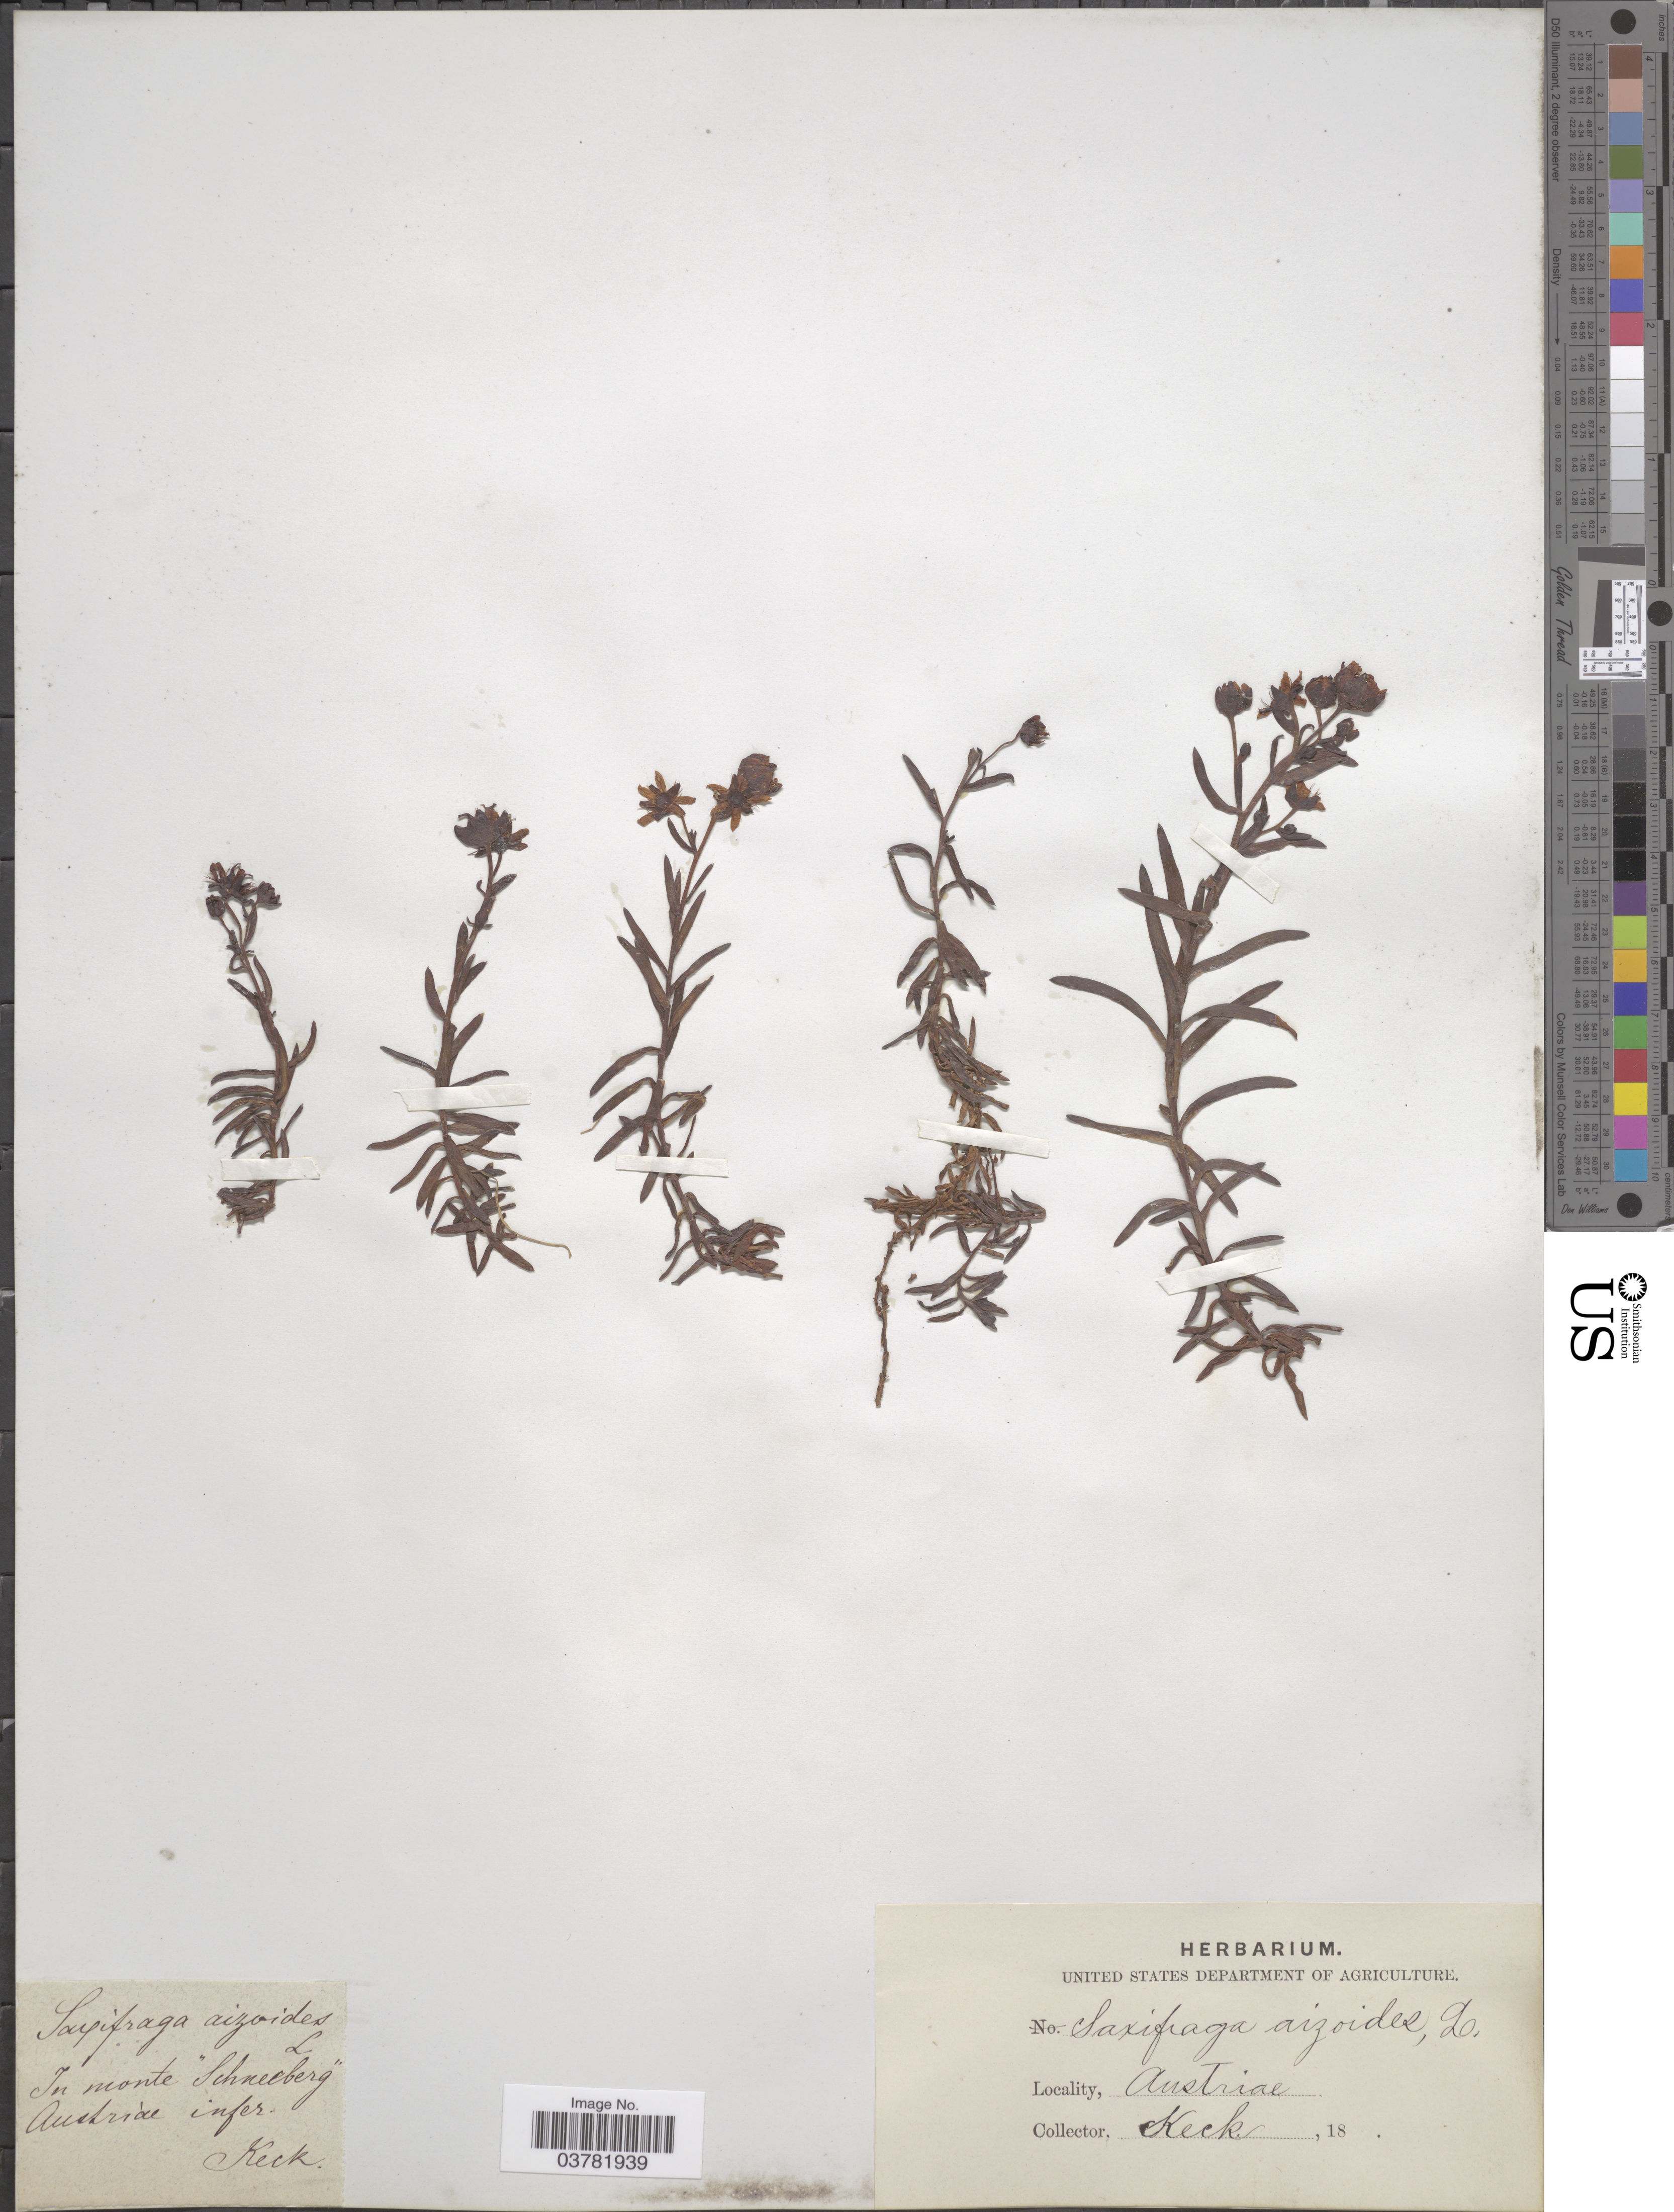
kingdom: Plantae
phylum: Tracheophyta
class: Magnoliopsida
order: Saxifragales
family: Saxifragaceae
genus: Saxifraga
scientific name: Saxifraga aizoides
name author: L.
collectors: -- Keck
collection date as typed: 18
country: Austria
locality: In monte Schneeberg. Austriae infer.